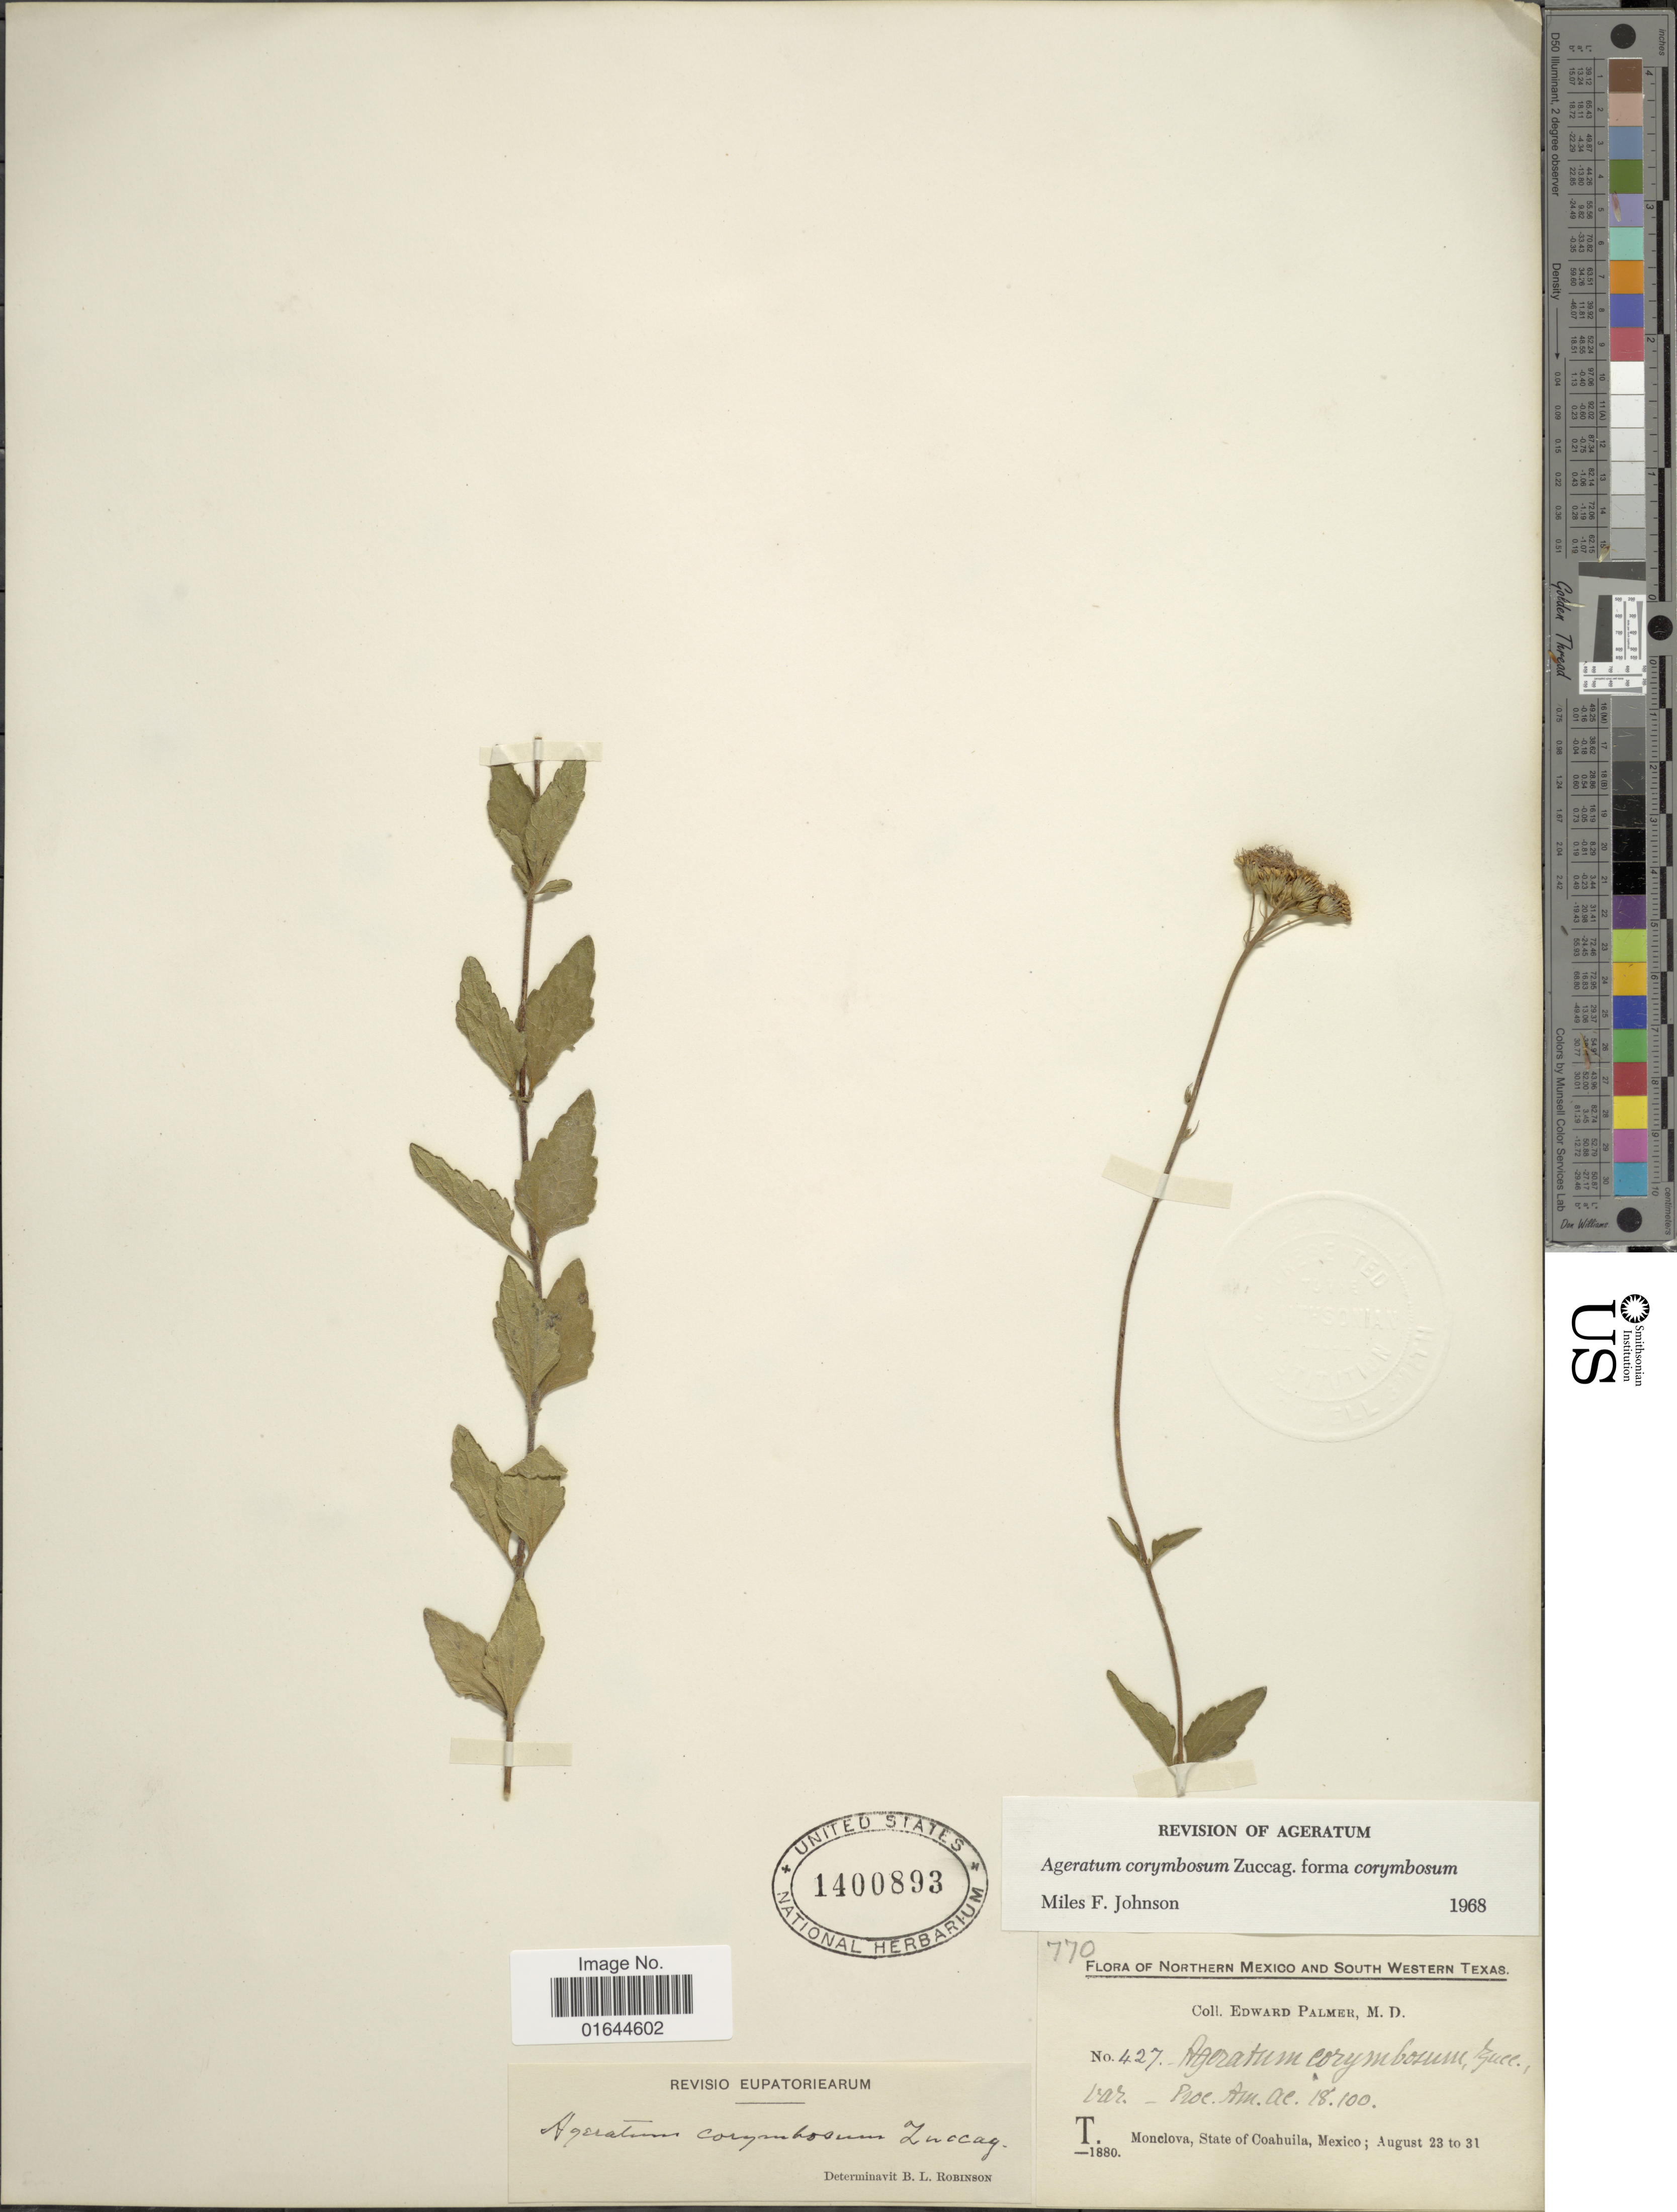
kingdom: Plantae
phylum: Tracheophyta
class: Magnoliopsida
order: Asterales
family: Asteraceae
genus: Ageratum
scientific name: Ageratum corymbosum f. corymbosum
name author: Zuccagni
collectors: E. Palmer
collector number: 427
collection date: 1880-08-23/1880-08-31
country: Mexico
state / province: Coahuila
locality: Northern Mexico and South Western Texas. Monclova, State of Coahuila, Mexico,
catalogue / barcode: US 1400893